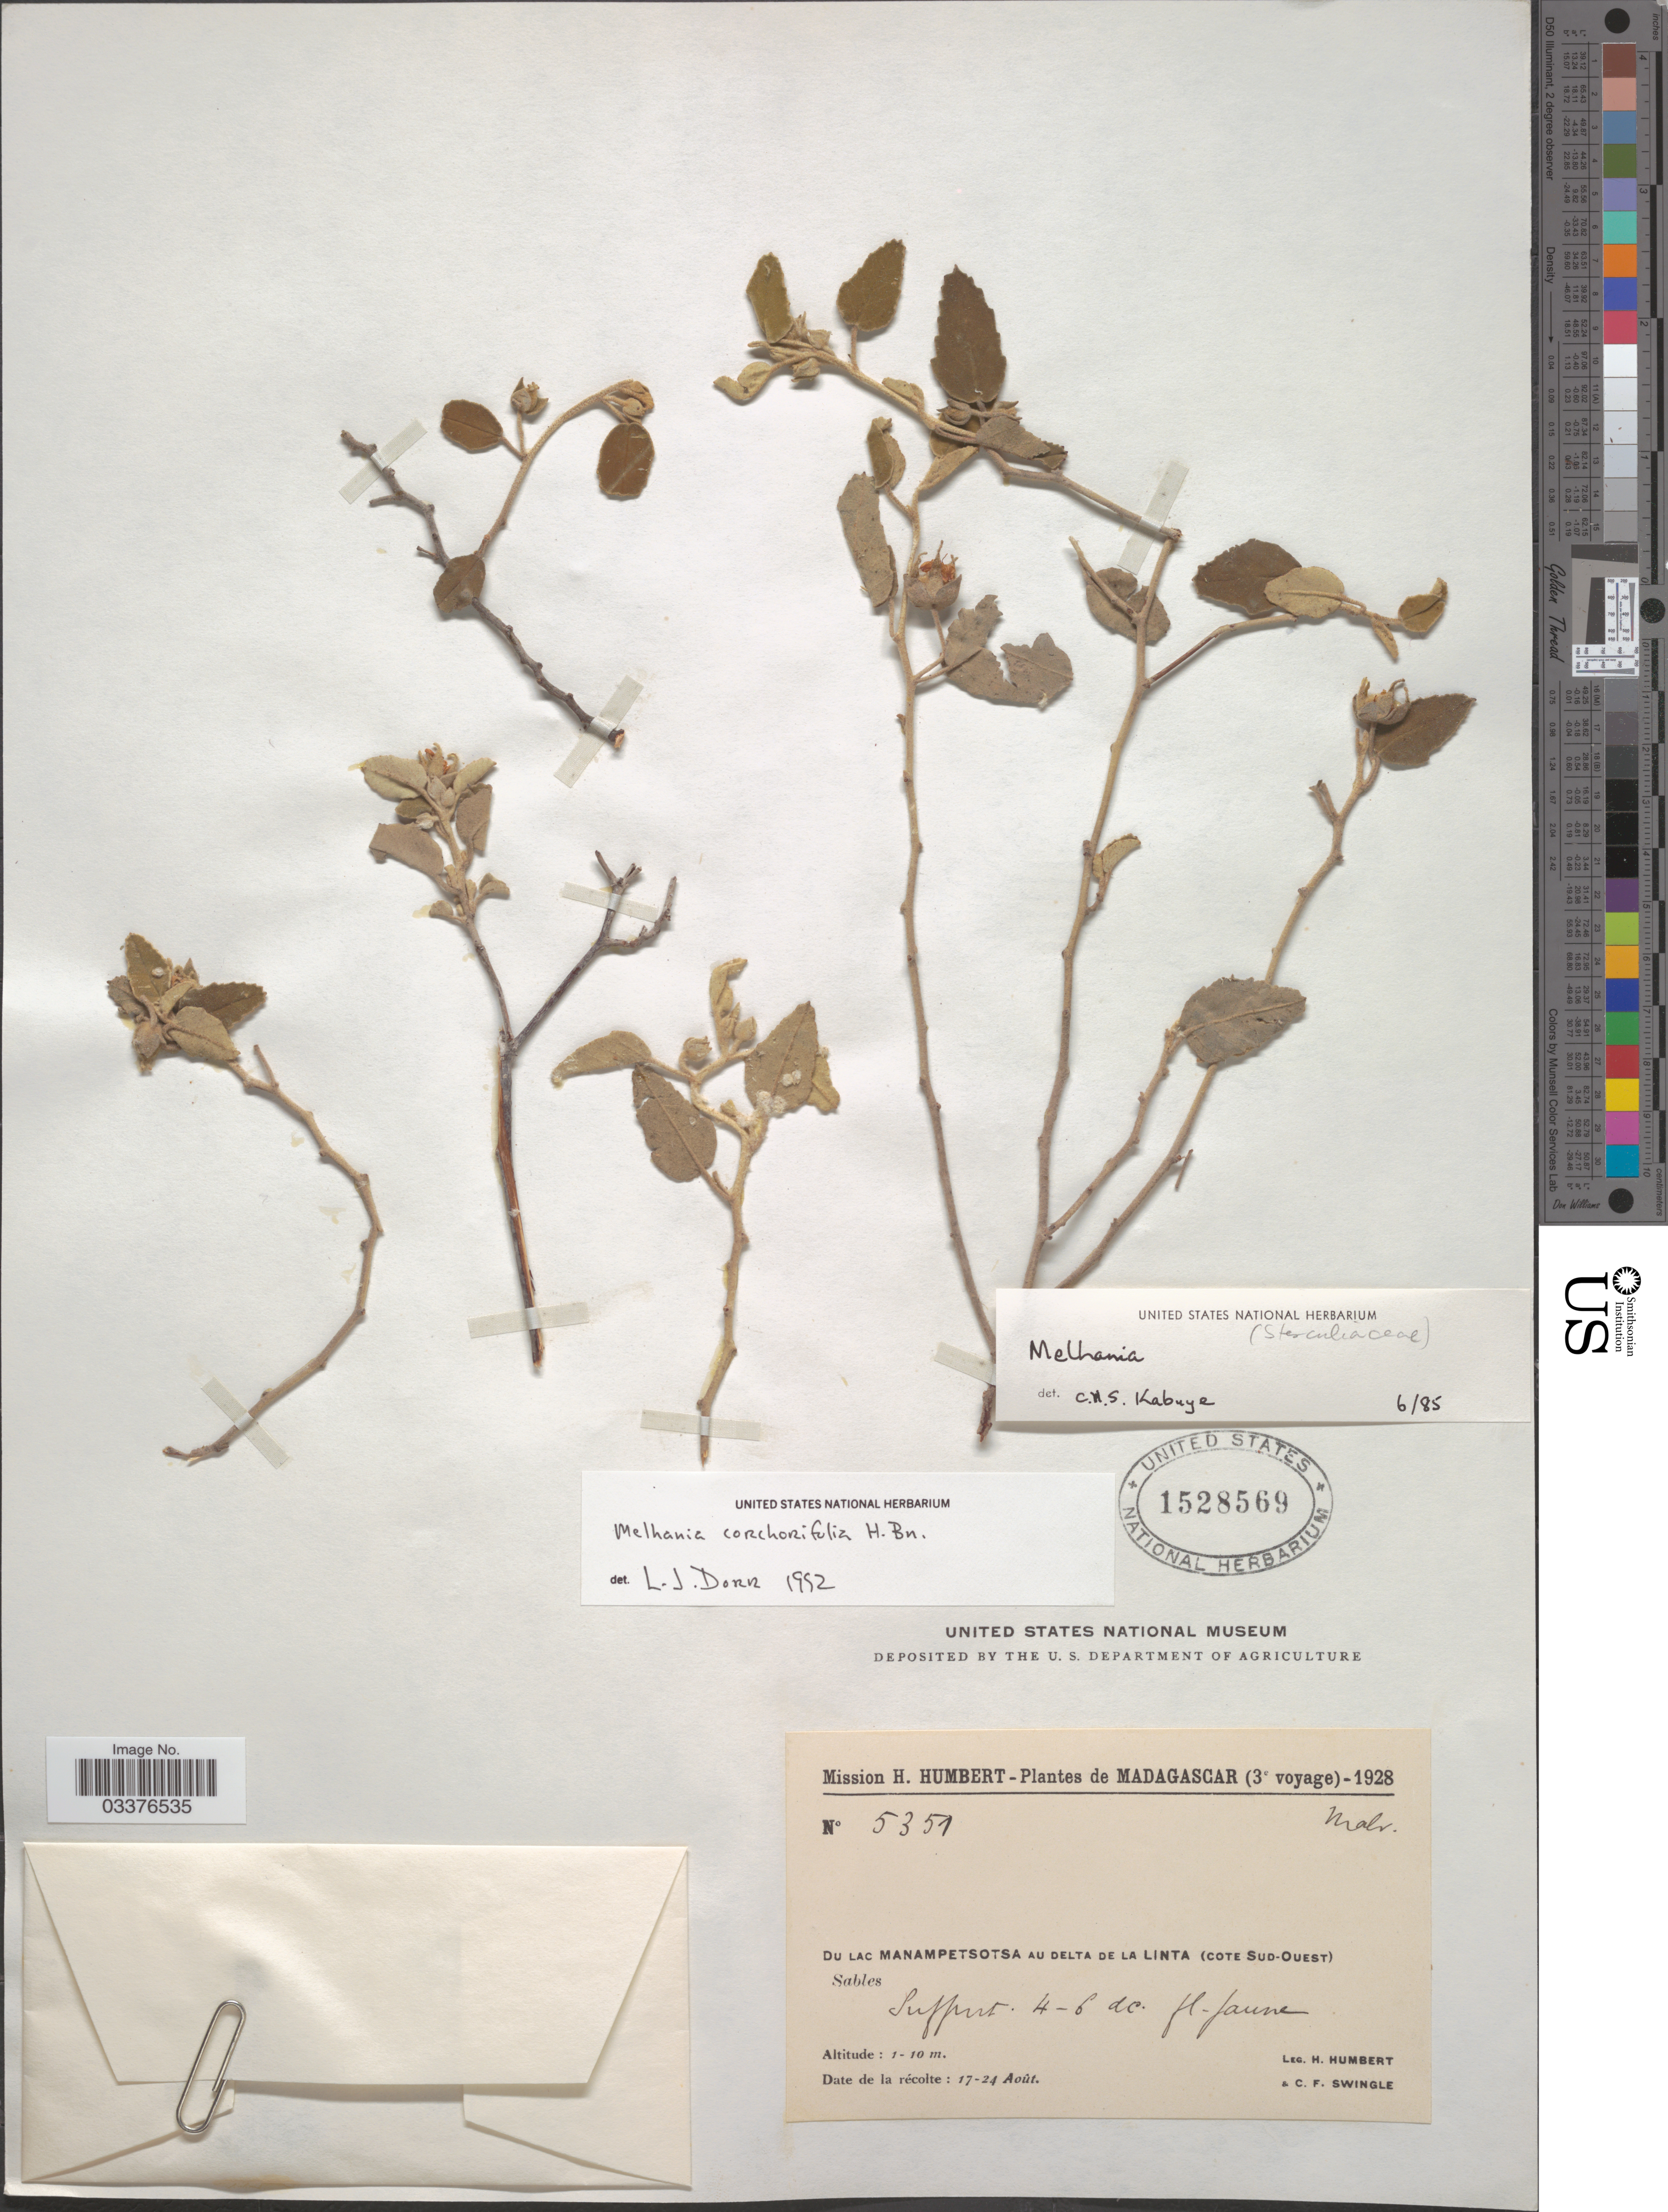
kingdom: Plantae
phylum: Tracheophyta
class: Magnoliopsida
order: Malvales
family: Malvaceae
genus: Melhania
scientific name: Melhania corchorifolia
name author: Baill.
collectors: H. Humbert & C. Swingle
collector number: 5351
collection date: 1928-08-17/1928-08-24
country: Madagascar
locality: Du lac Manampetsotsa au delta de la Linta (cote Sud-Ouest).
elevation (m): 1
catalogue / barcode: US 1528569